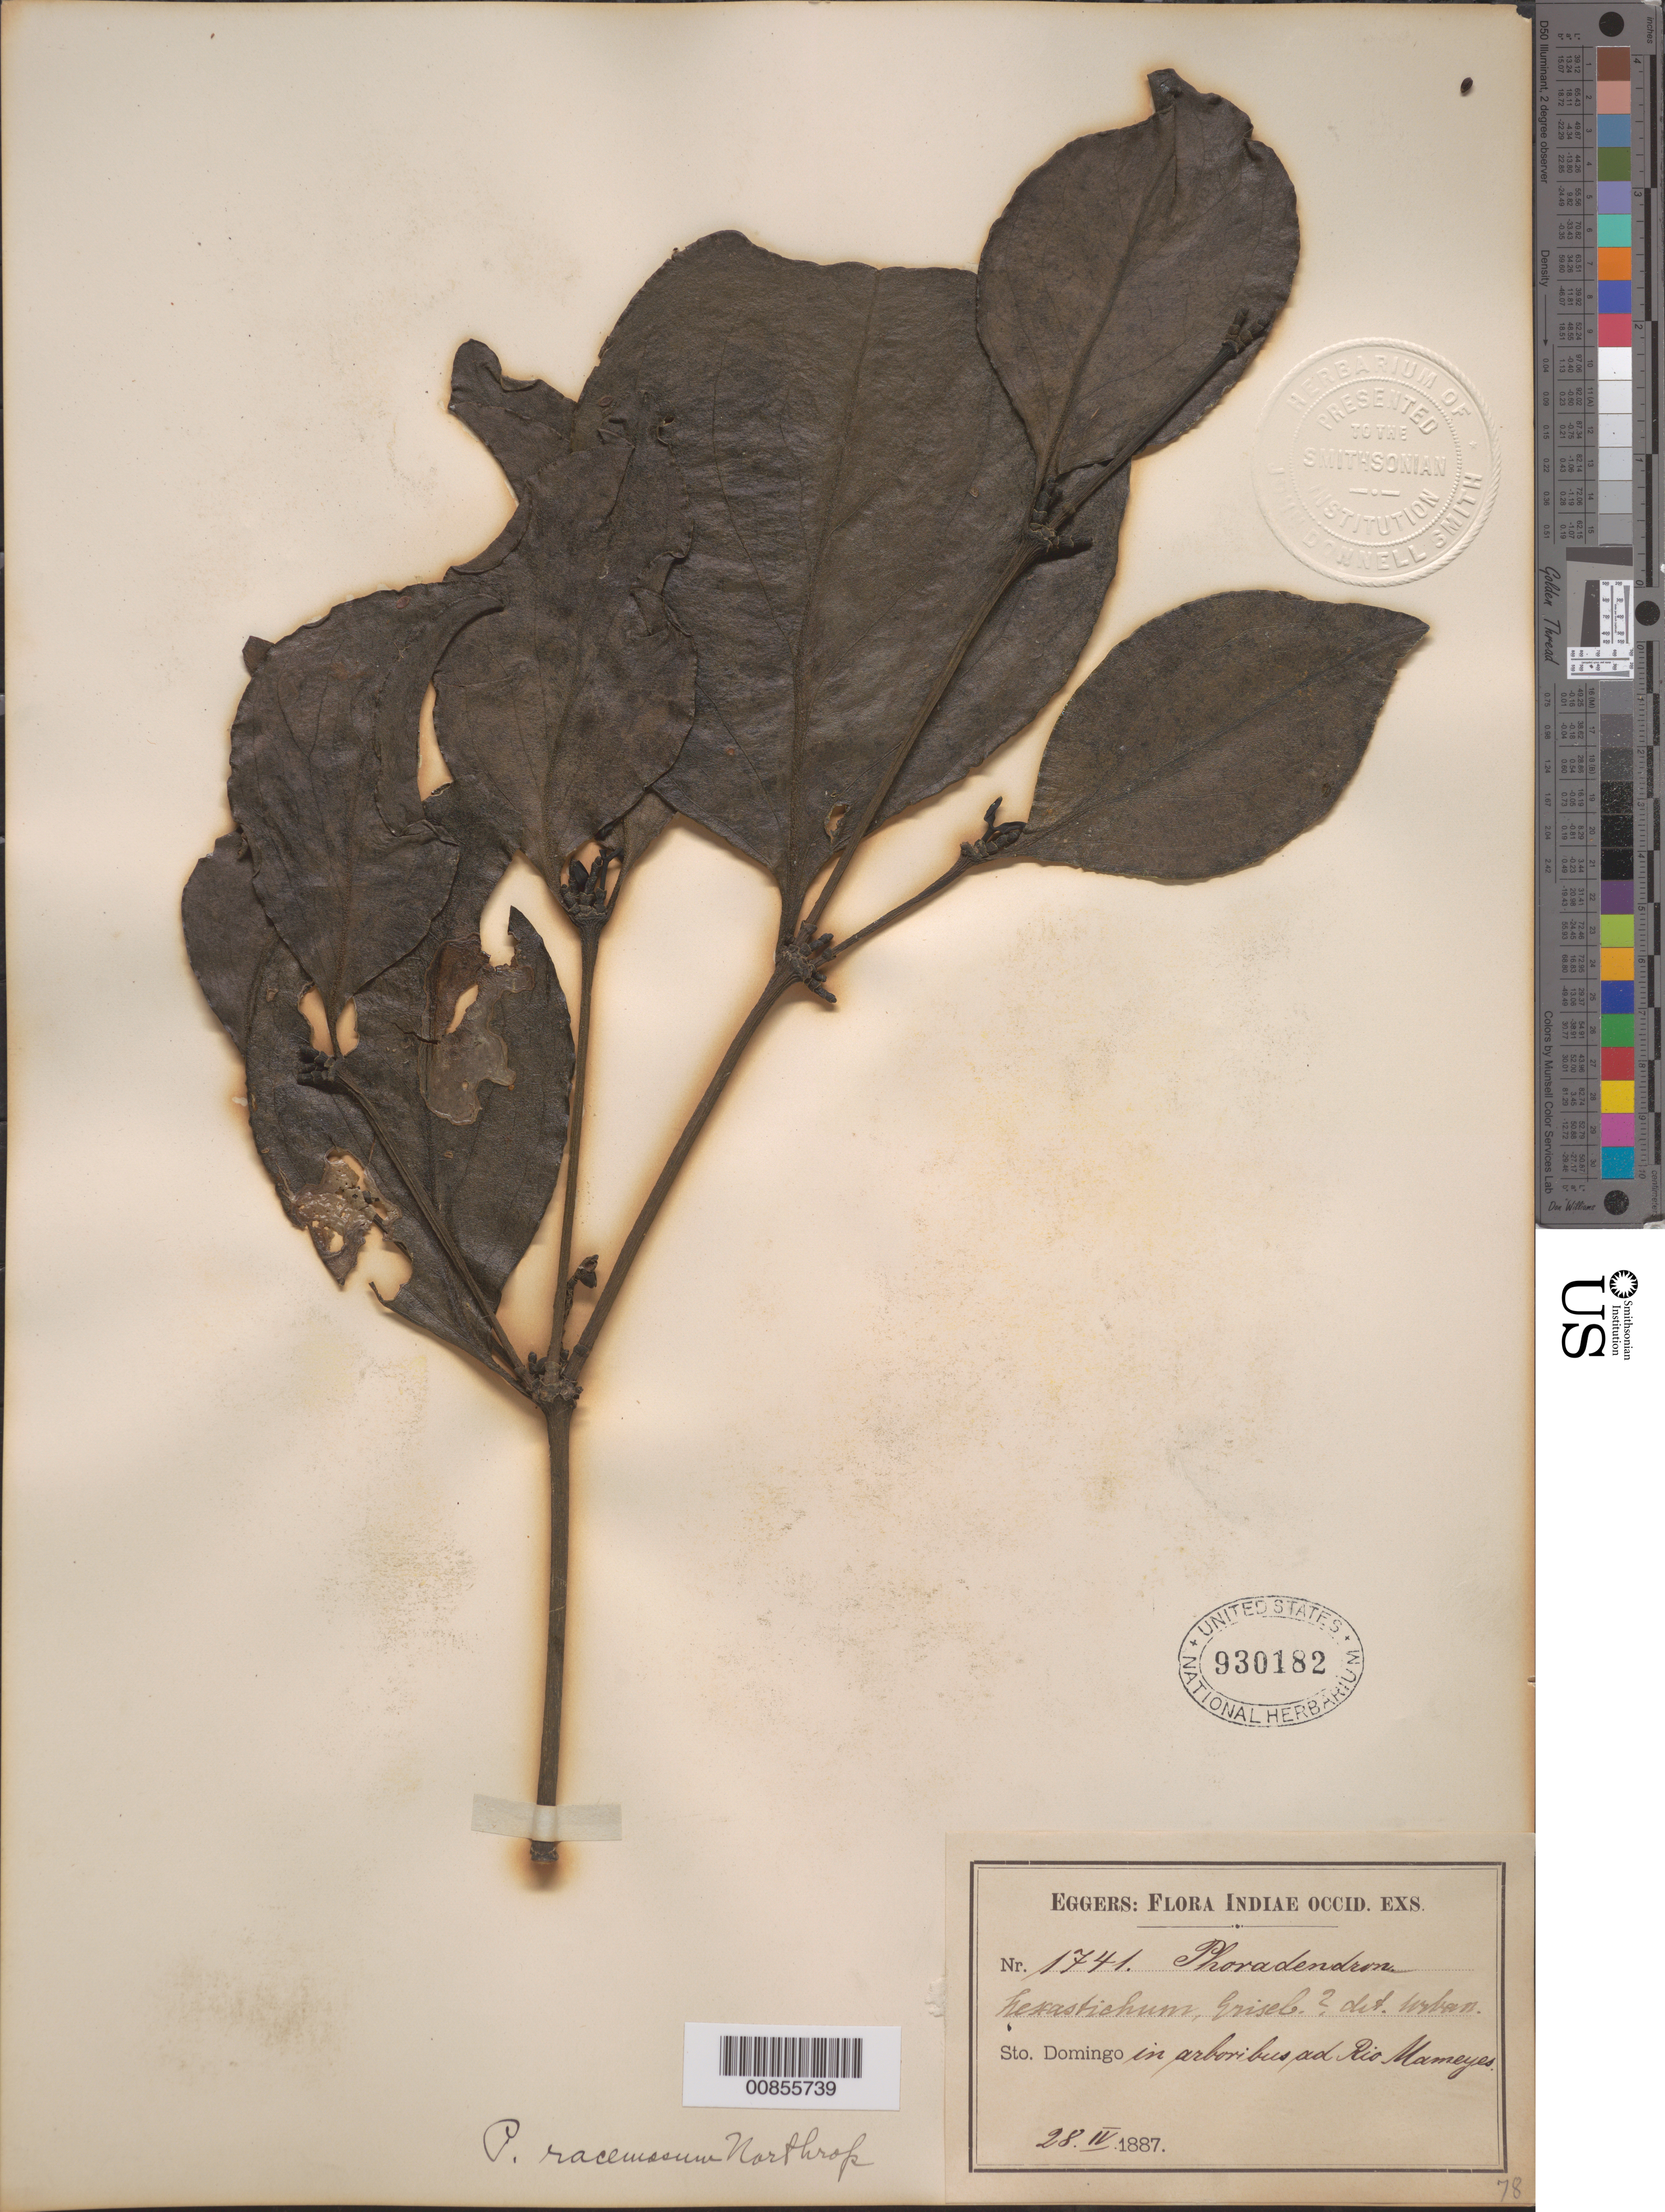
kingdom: Plantae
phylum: Tracheophyta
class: Magnoliopsida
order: Santalales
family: Viscaceae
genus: Phoradendron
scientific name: Phoradendron racemosum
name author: (Aubl.) Krug & Urb.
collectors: H. F. A. von Eggers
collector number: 1741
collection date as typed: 28 Apr 1887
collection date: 1887-04-28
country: Dominican Republic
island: Hispaniola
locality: Ad Río Mameyes.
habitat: In arboribus.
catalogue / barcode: US 930182